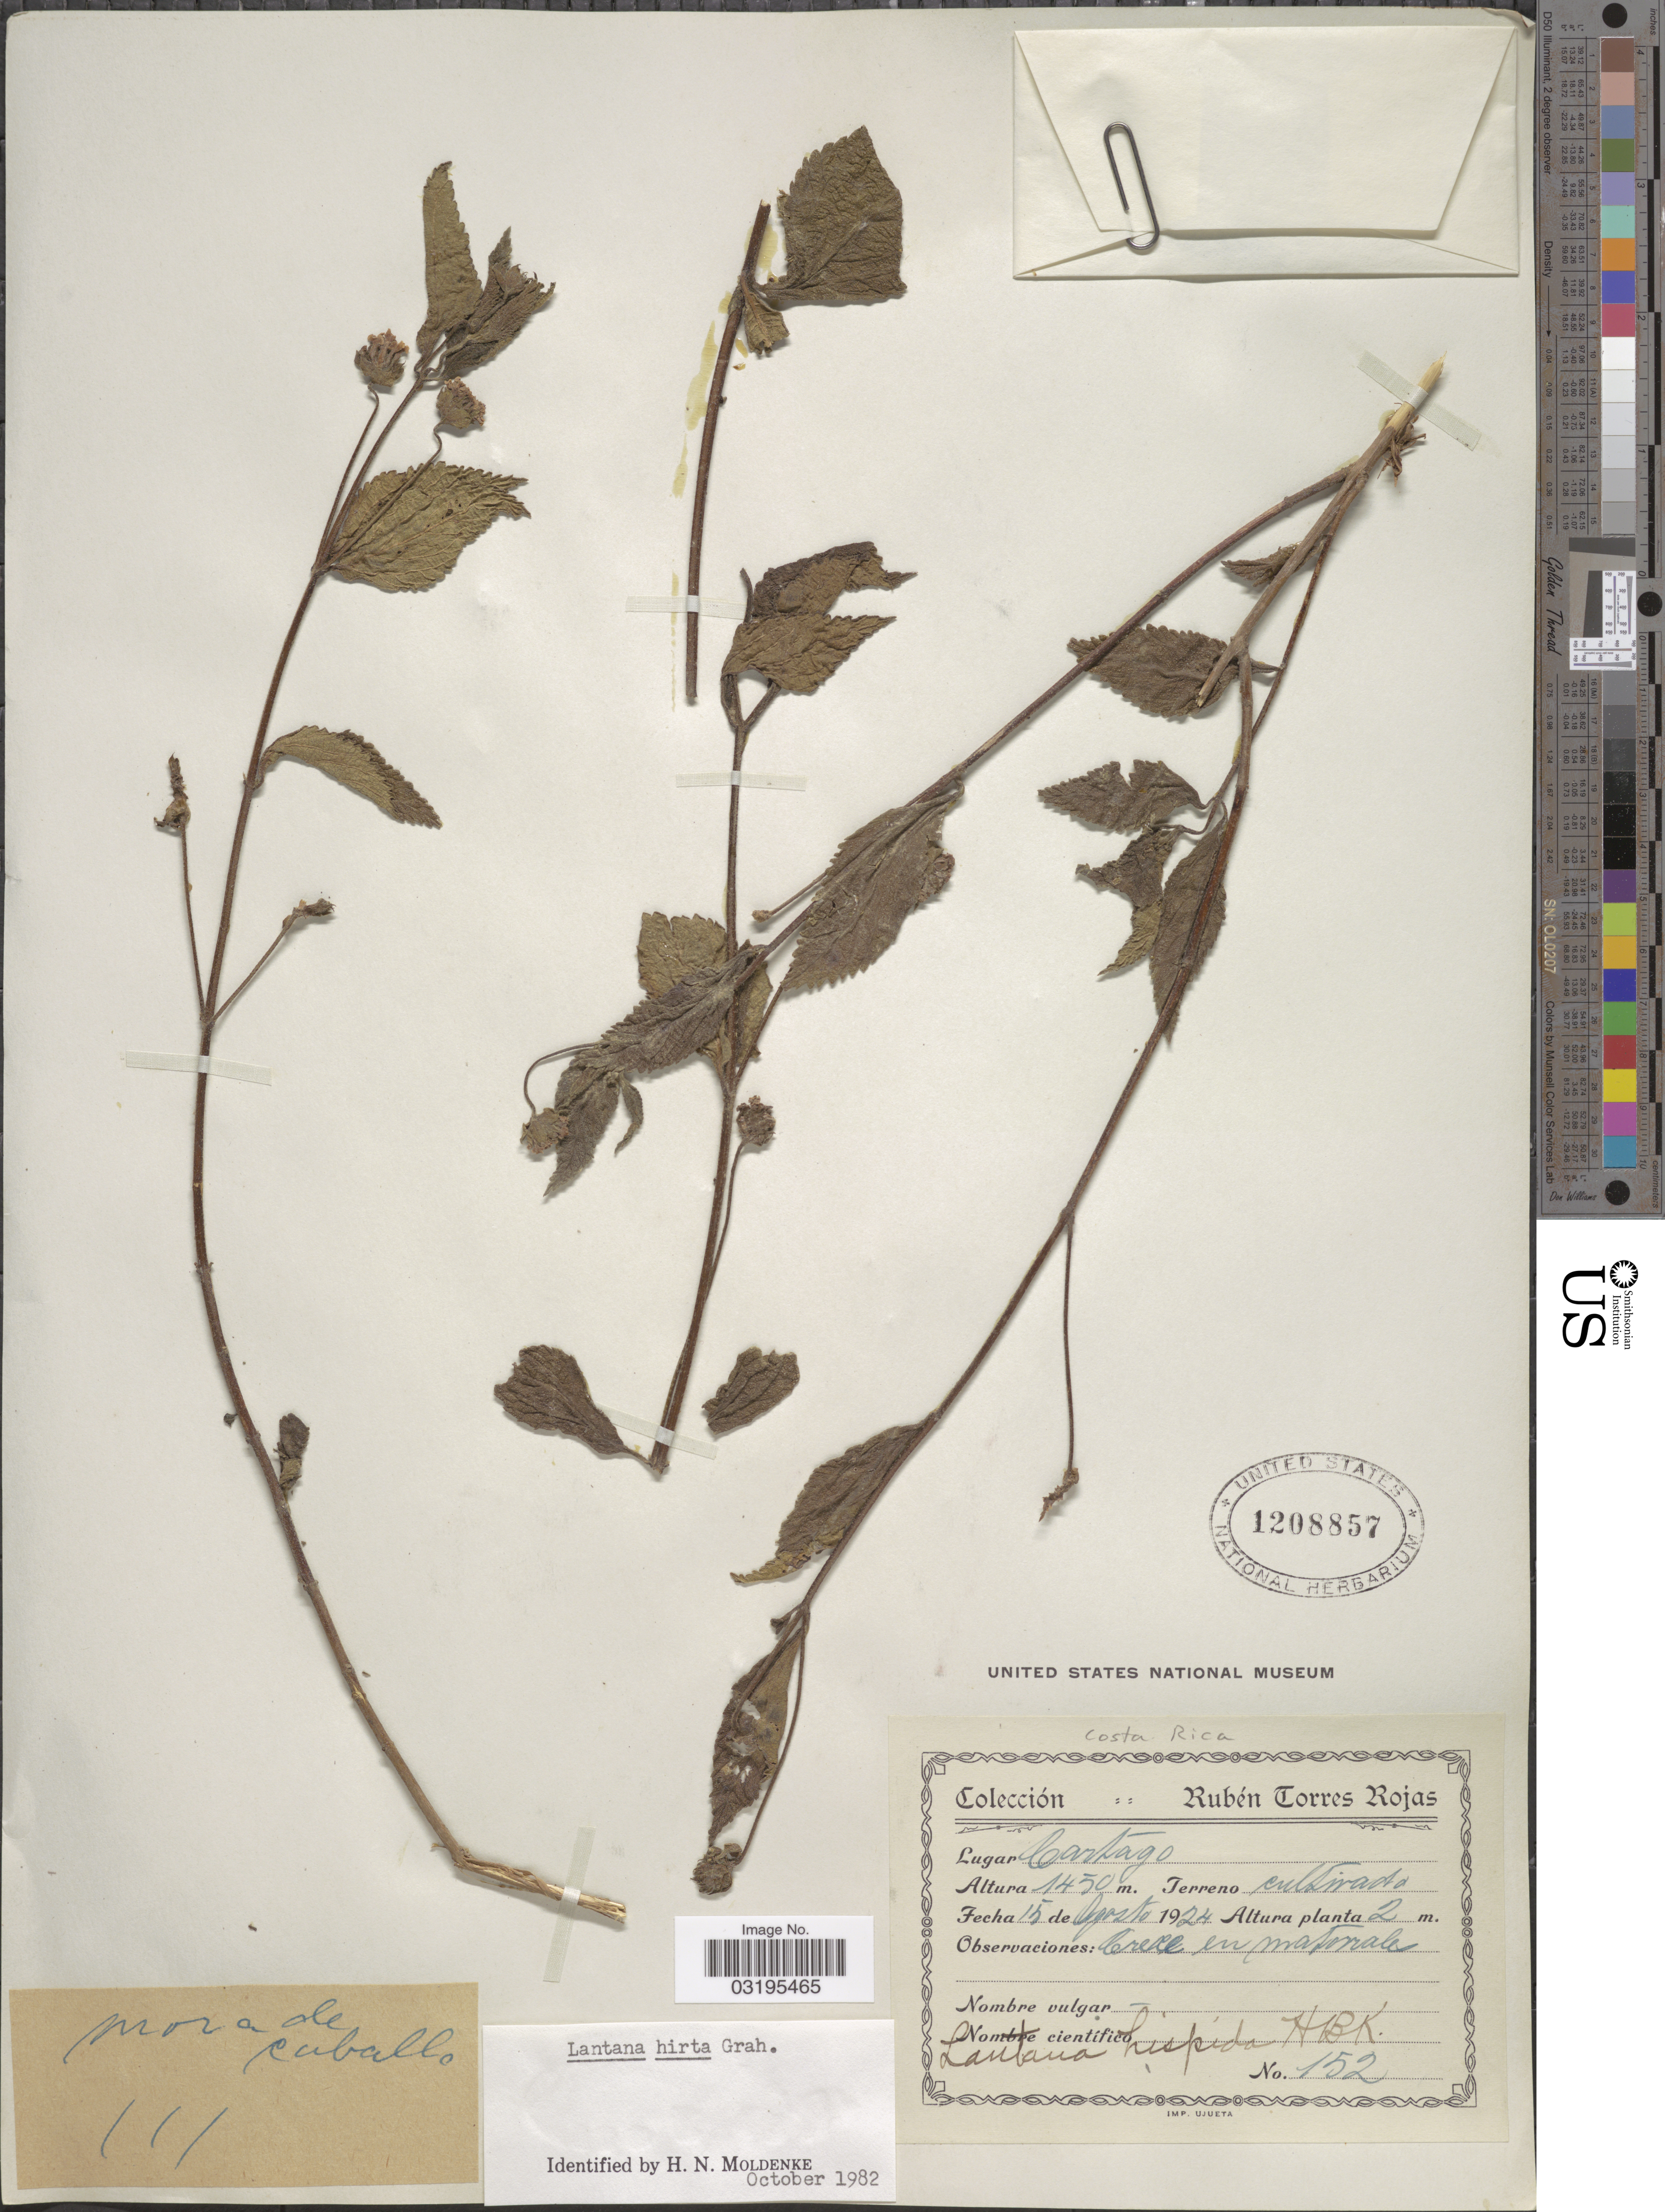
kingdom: Plantae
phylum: Tracheophyta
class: Magnoliopsida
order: Lamiales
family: Verbenaceae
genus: Lantana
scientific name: Lantana hirta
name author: Graham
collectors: R. Torres Rojas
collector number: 152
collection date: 1924-08-15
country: Costa Rica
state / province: Cartago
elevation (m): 1450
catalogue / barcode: US 1208857